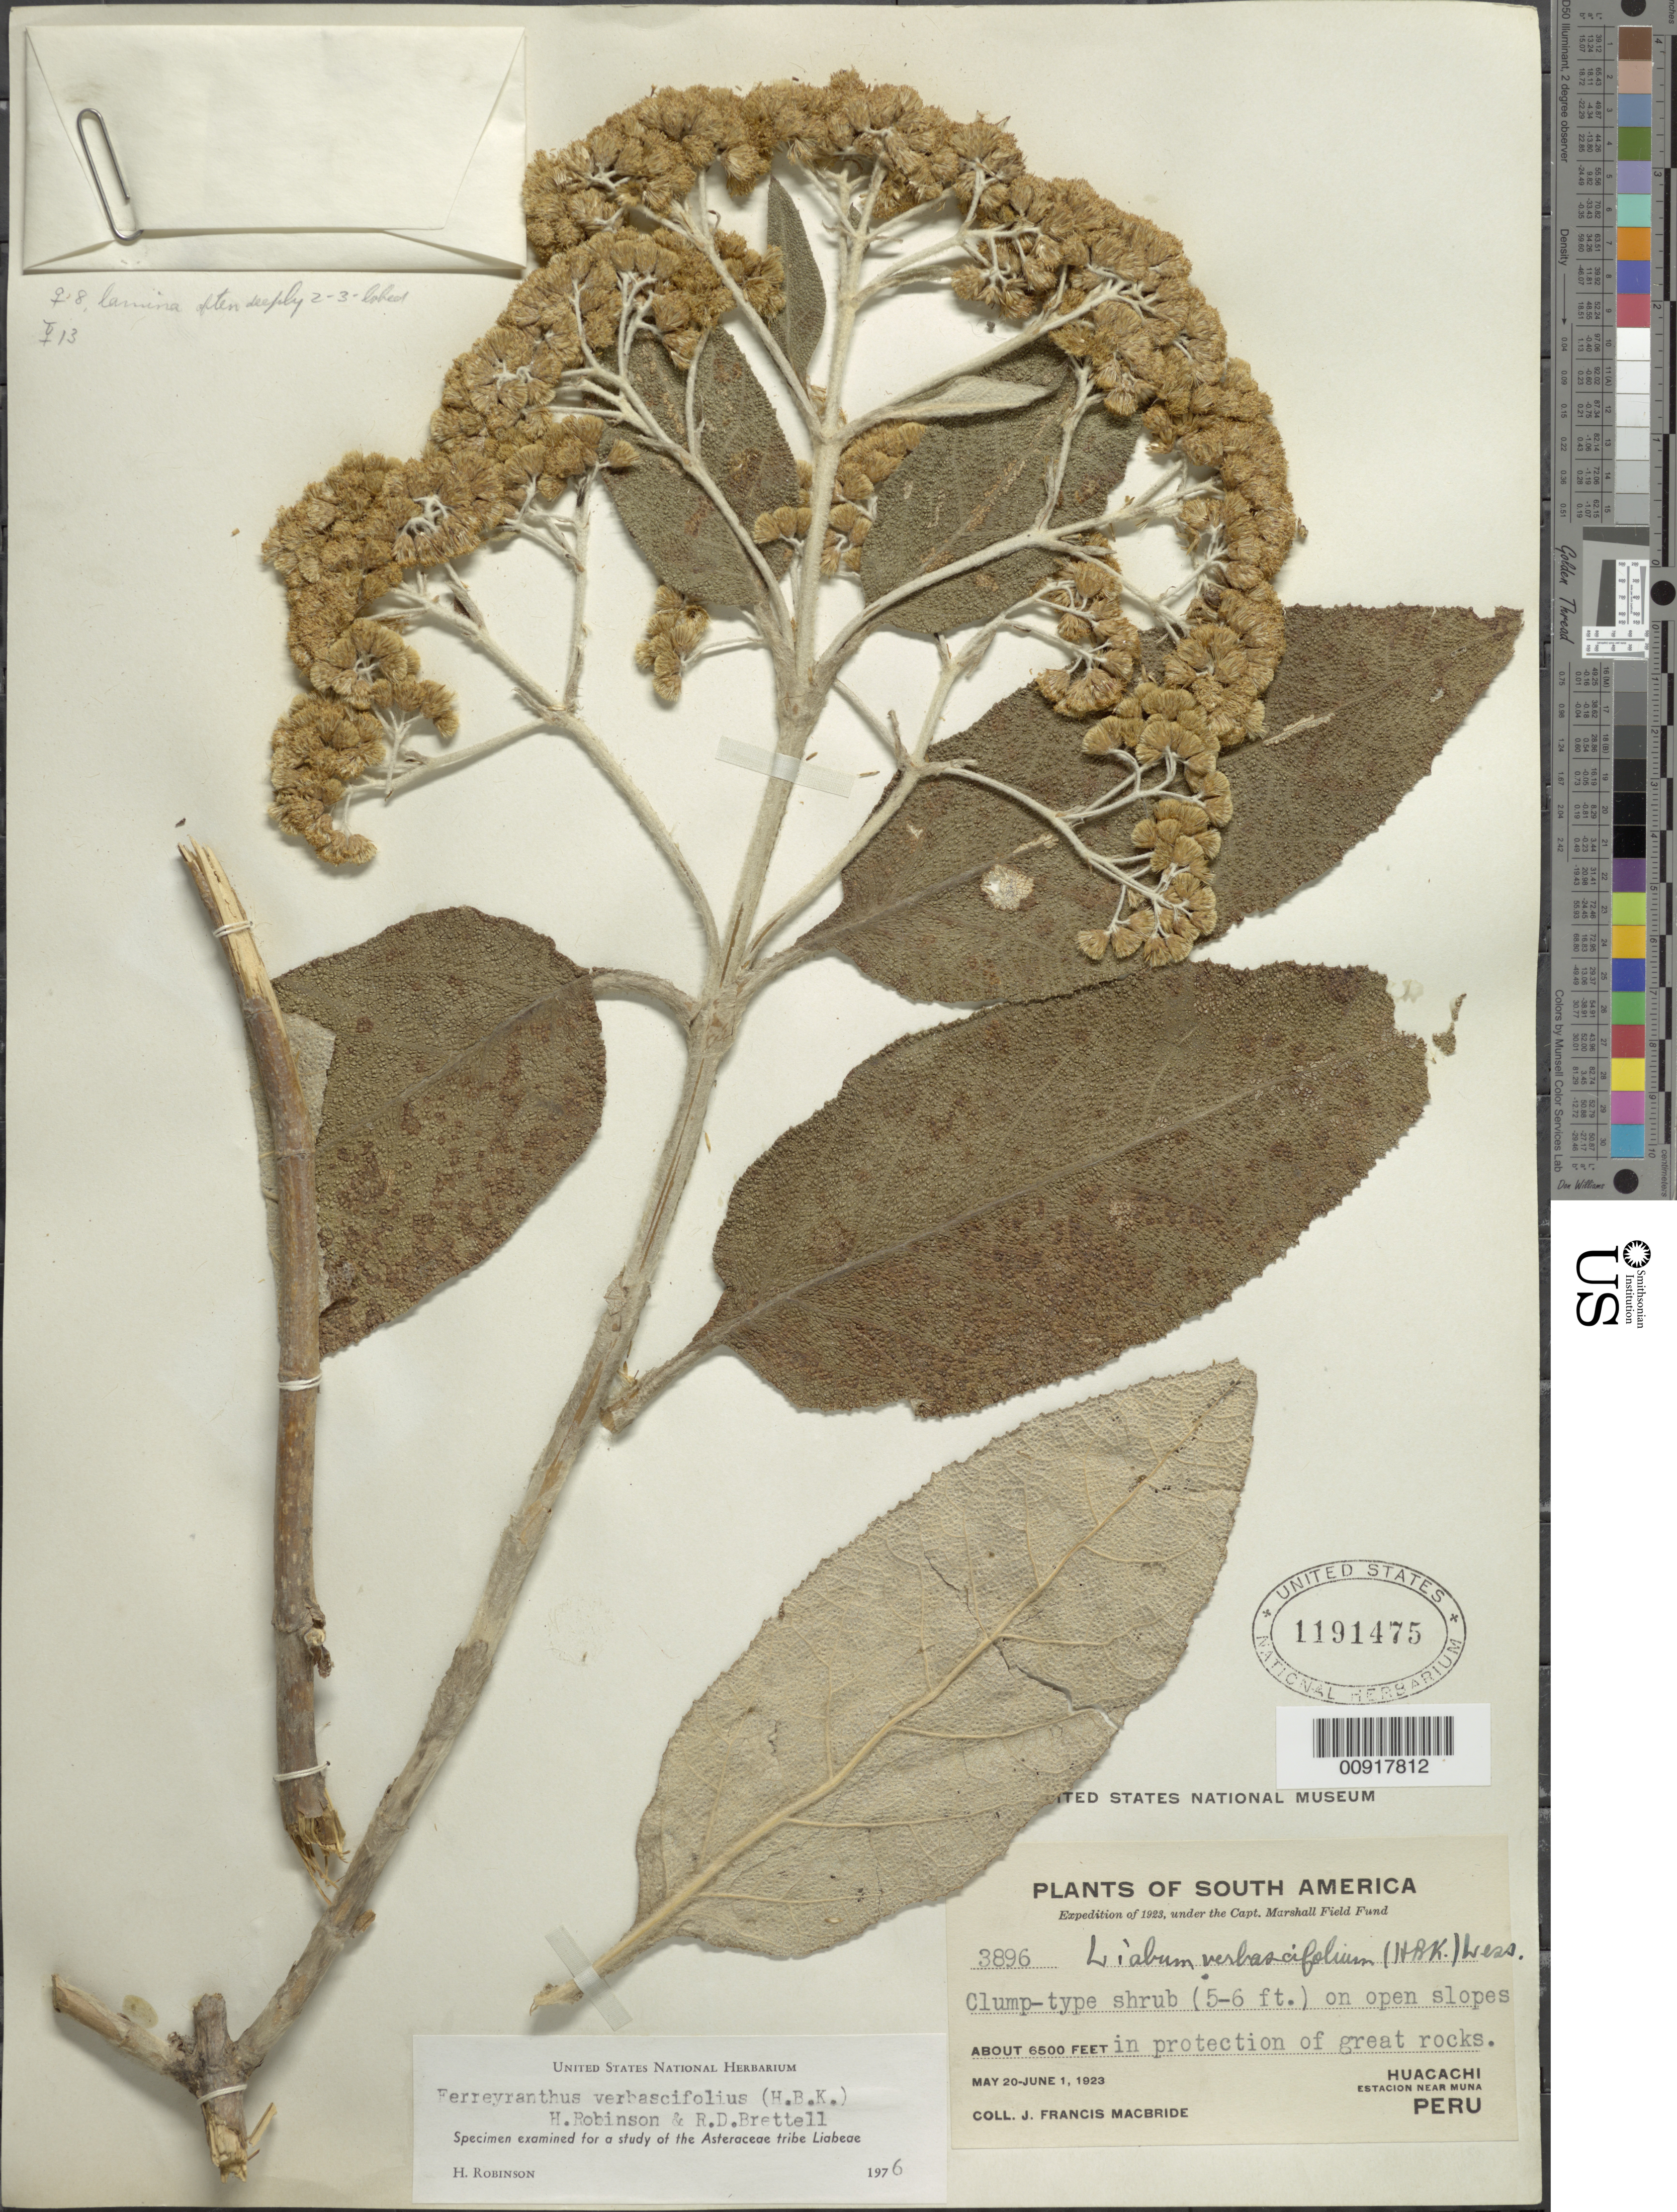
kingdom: Plantae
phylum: Tracheophyta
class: Magnoliopsida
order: Asterales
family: Asteraceae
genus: Ferreyranthus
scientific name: Ferreyranthus verbascifolius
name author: (Kunth) H. Rob. & Brettell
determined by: Robinson, Harold E., (US)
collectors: J. F. Macbride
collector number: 3896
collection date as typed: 20 May 1923 to 1 June 1923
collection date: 1923-05-20/1923-06-01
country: Peru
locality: Huacachi, estacion near Muna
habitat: Open slopes in protection of great rocks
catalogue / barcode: US 1191475